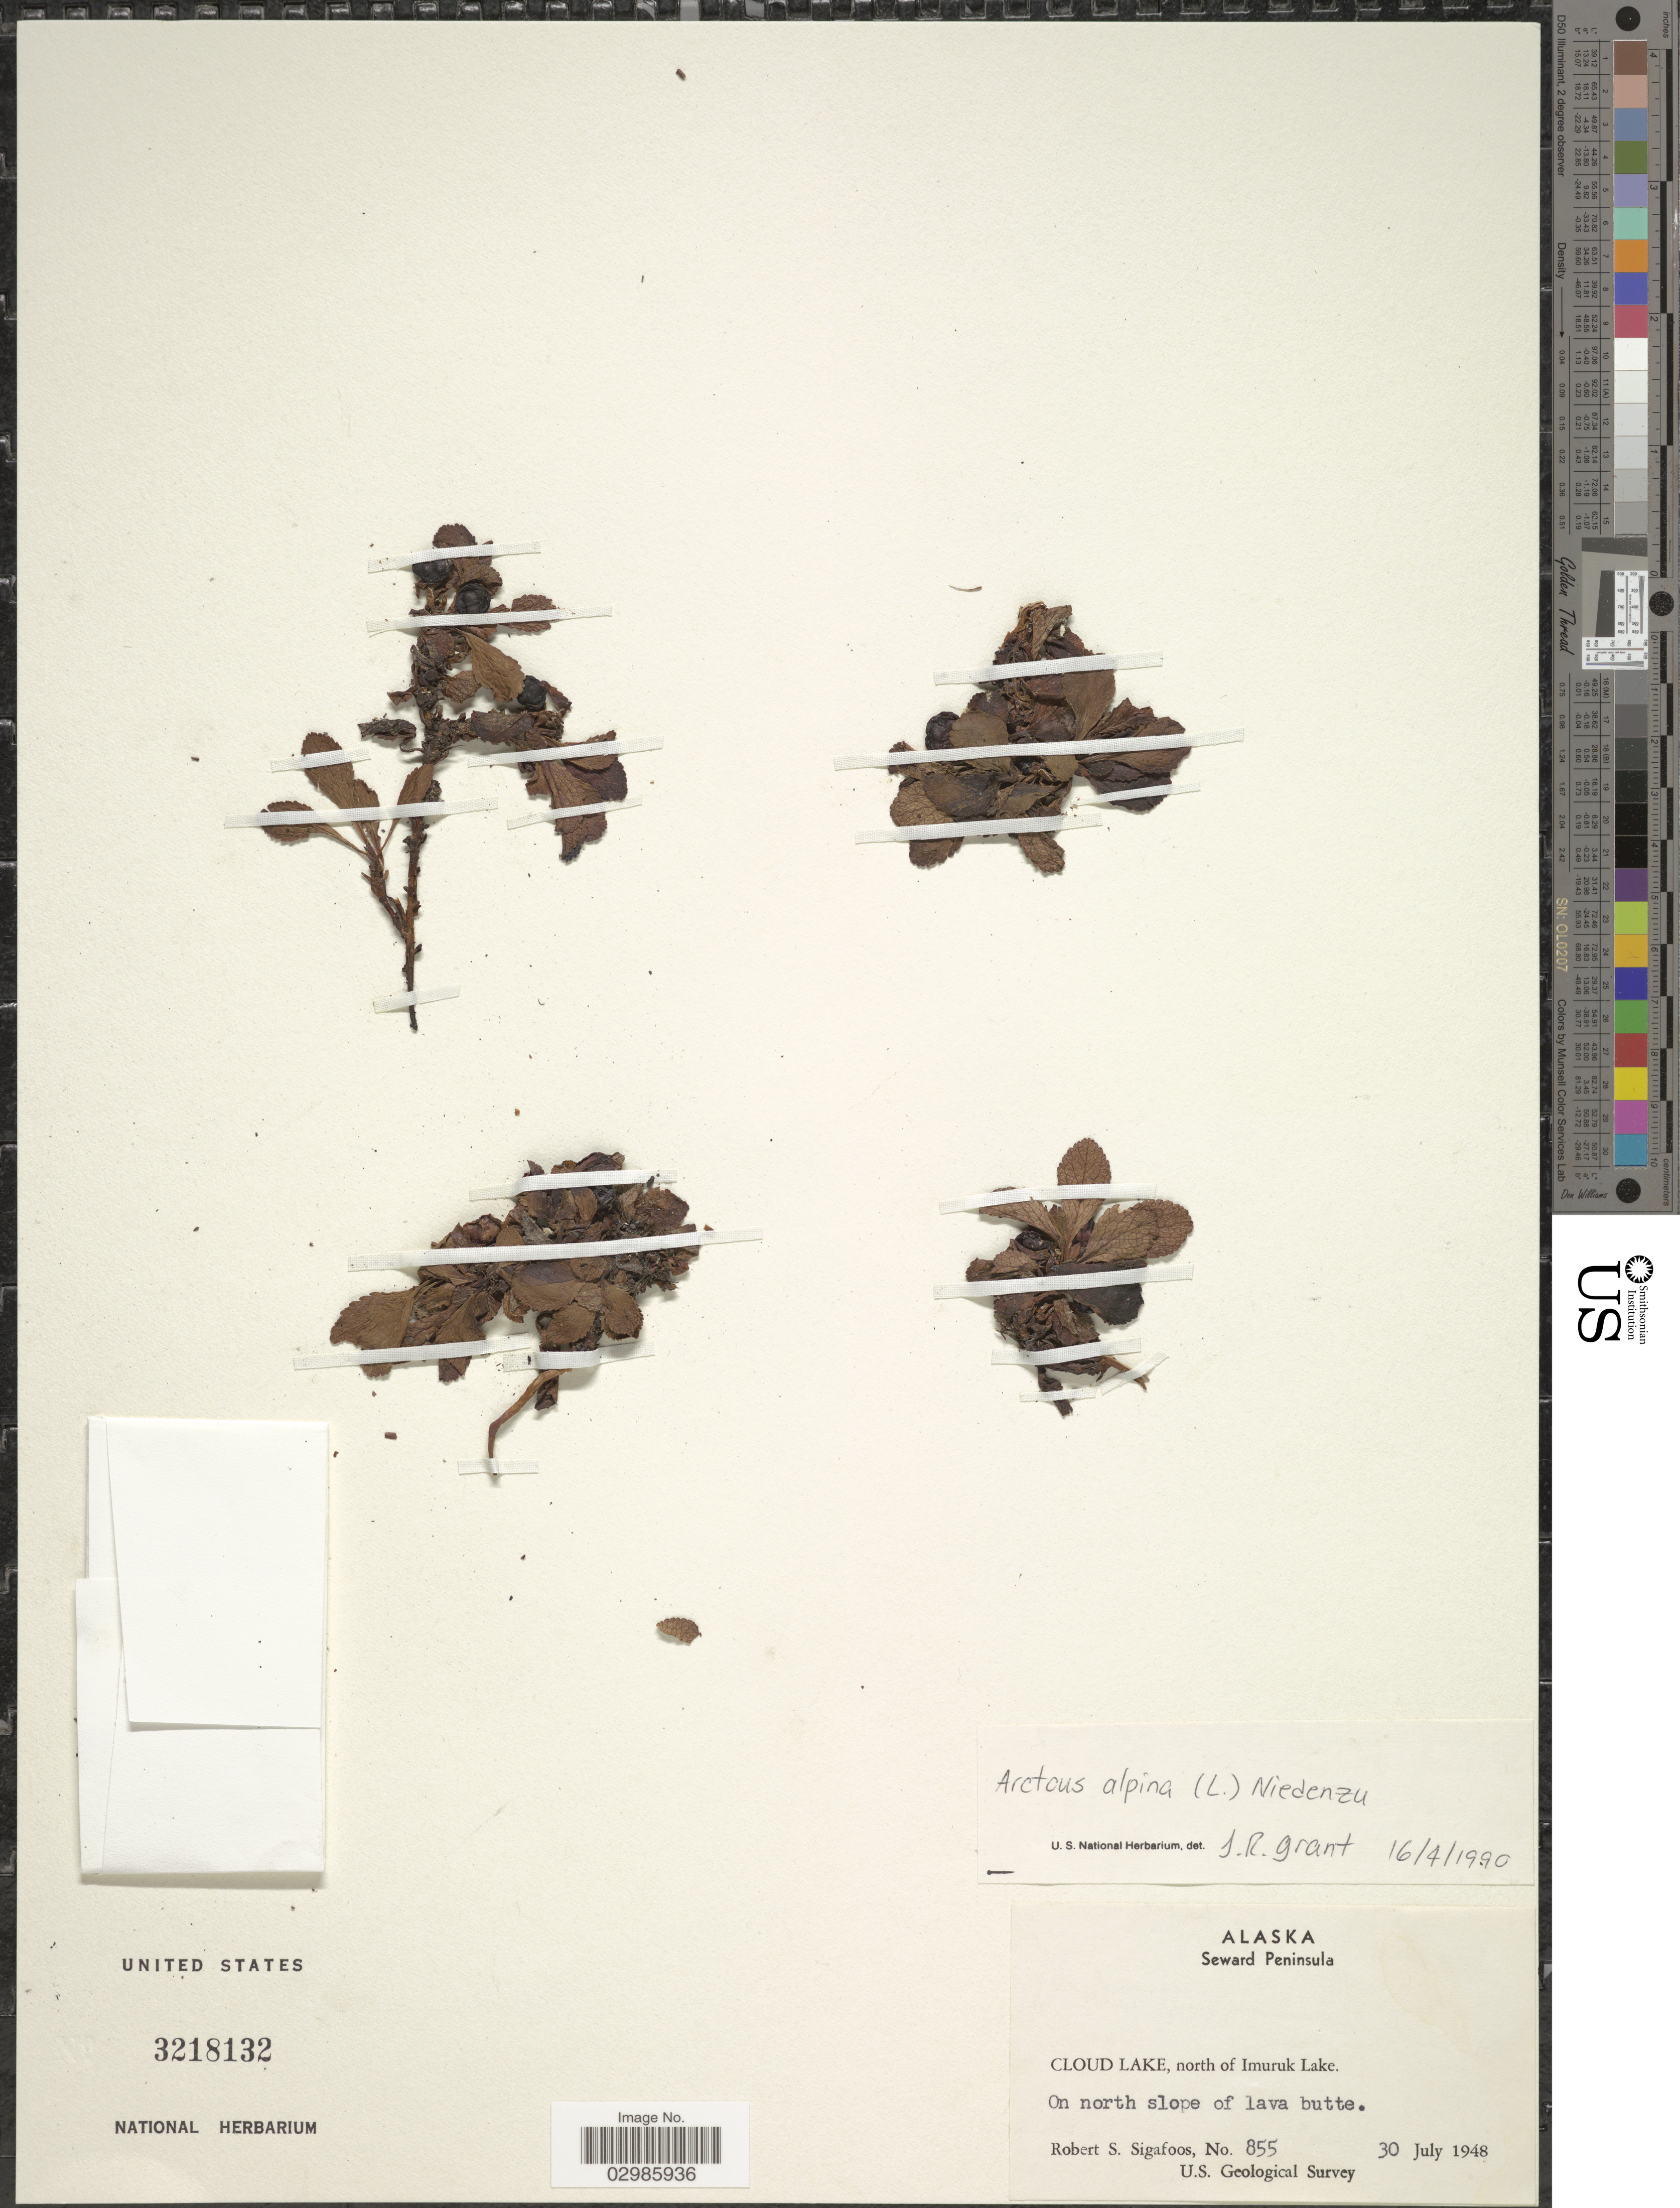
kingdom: Plantae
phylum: Tracheophyta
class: Magnoliopsida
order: Ericales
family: Ericaceae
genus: Arctous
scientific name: Arctous alpina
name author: (L.) Nied.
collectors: R. Sigafoos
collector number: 855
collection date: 1948-07-30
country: United States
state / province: Alaska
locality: Seward Peninsula. Cloud Lake, north of Imuruk Lake.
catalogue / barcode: US 3218132